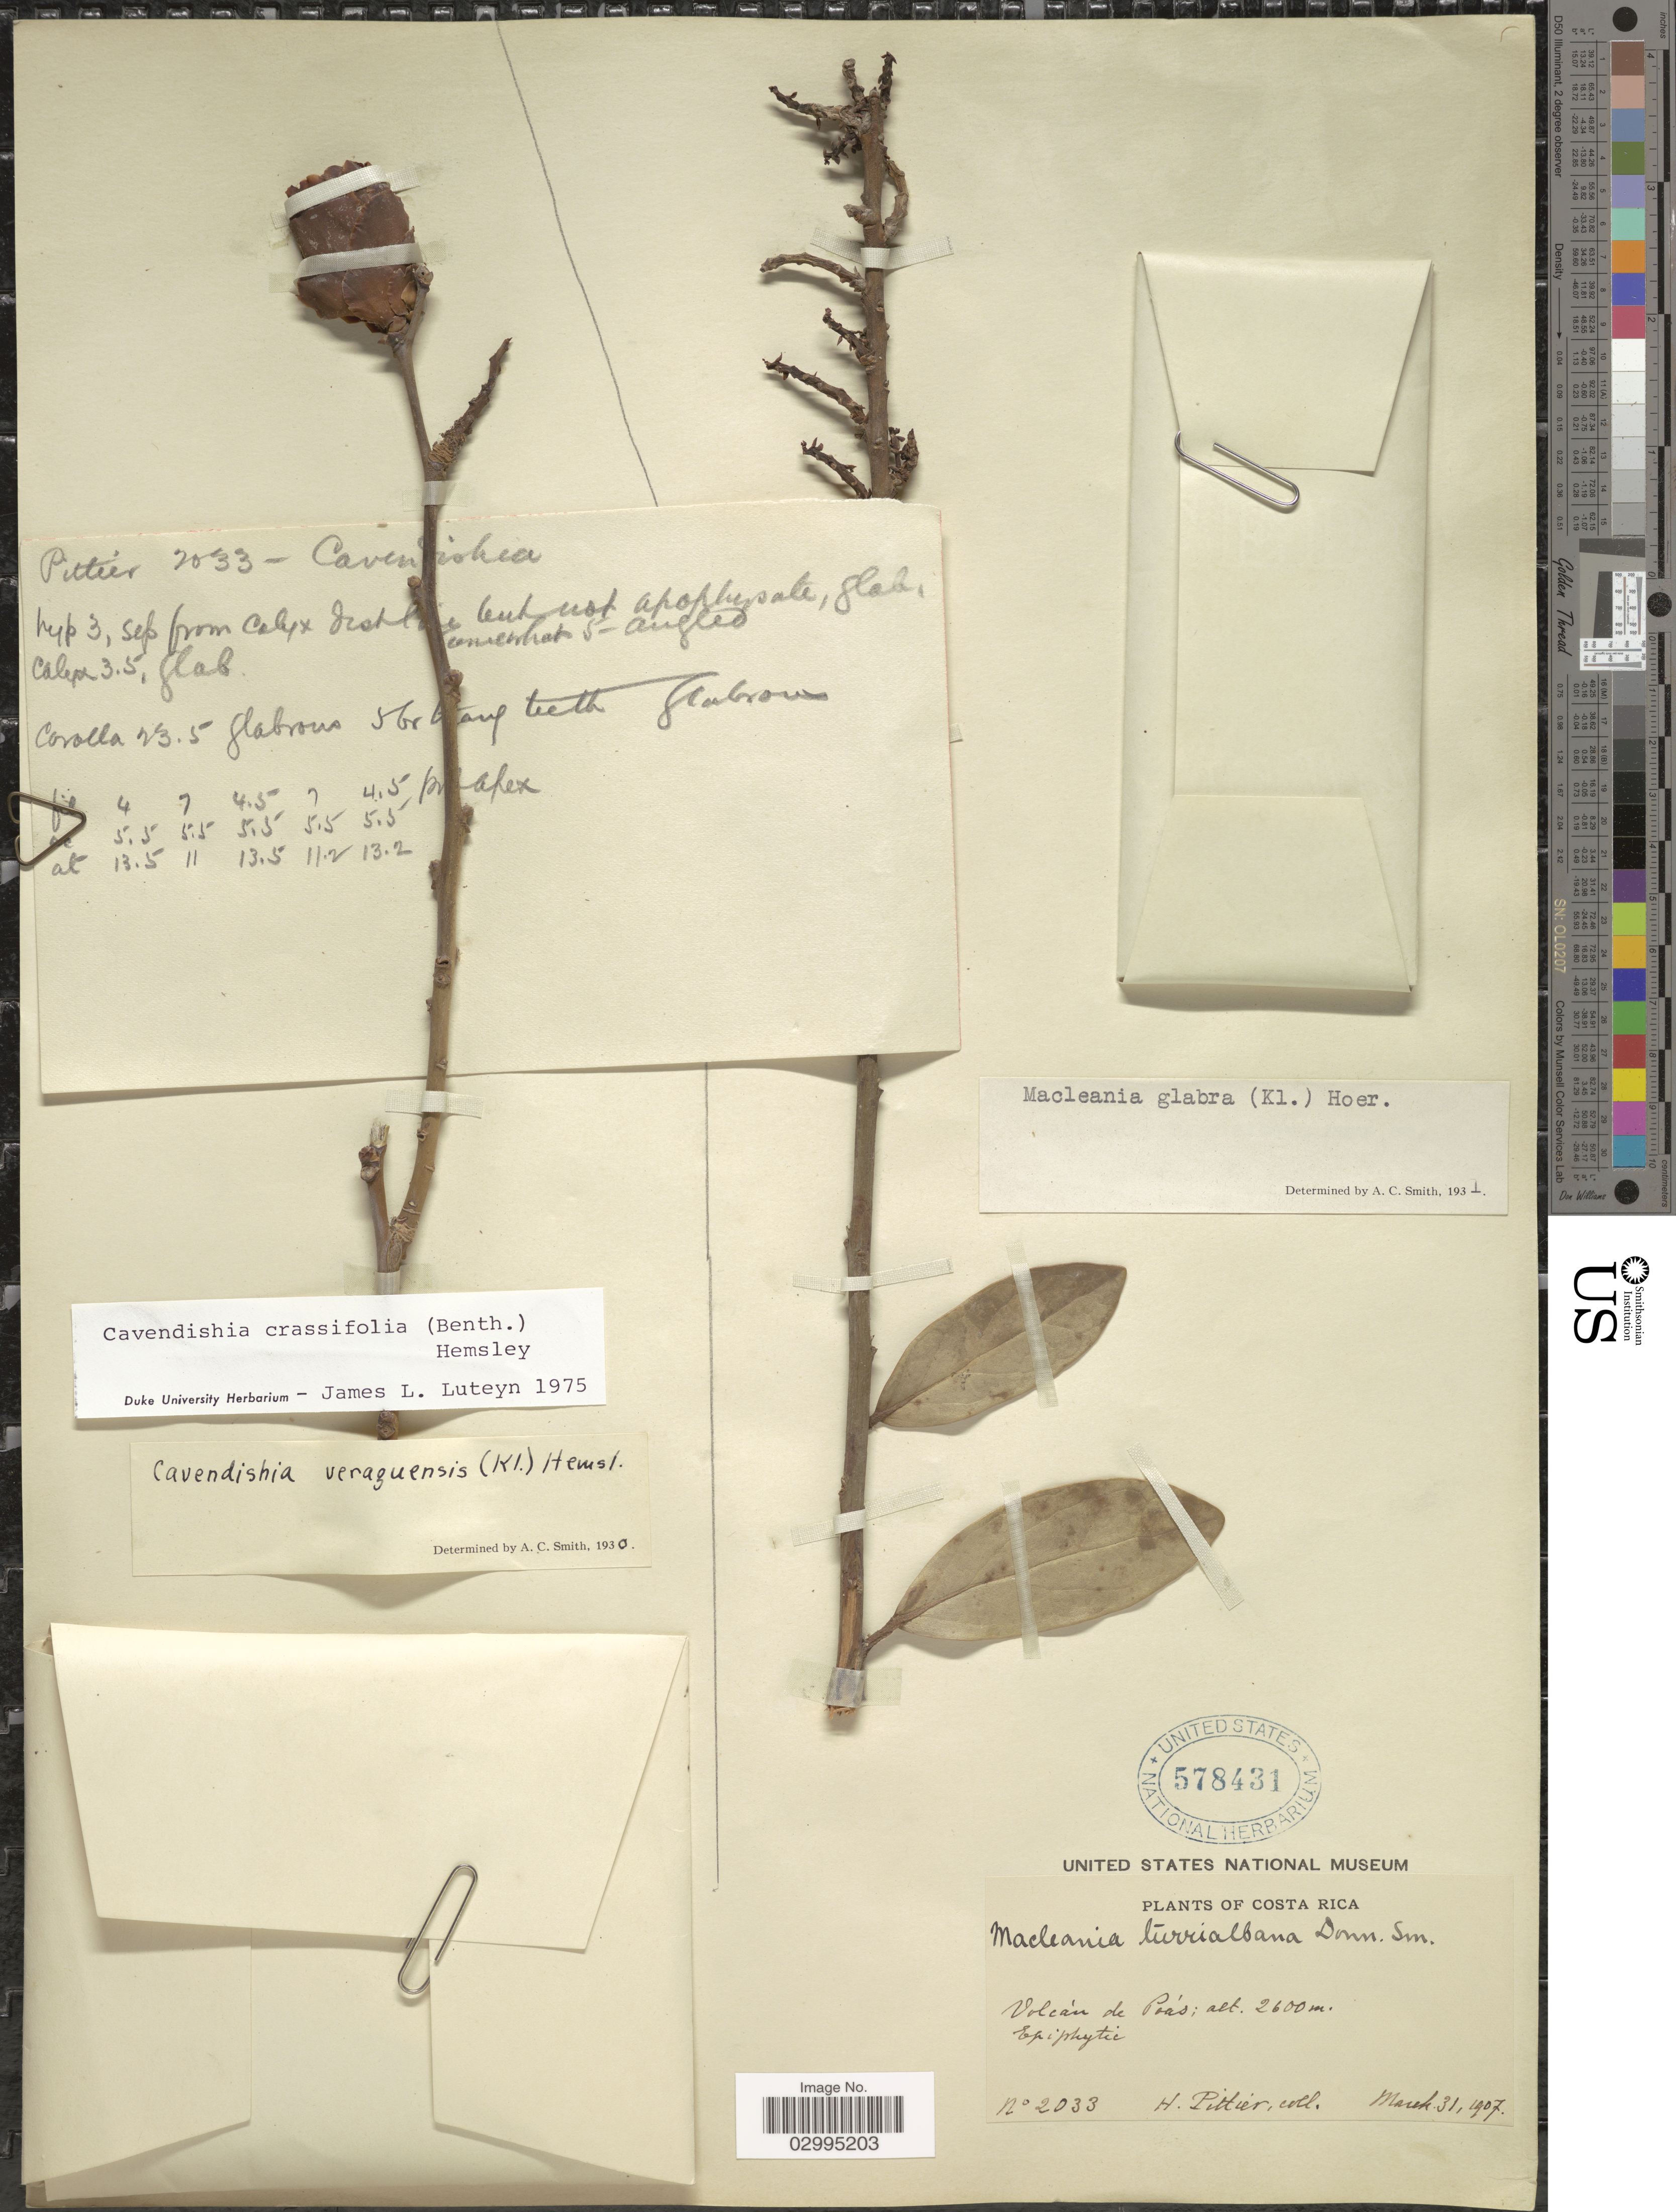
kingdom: Plantae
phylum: Tracheophyta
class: Magnoliopsida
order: Ericales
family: Ericaceae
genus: Cavendishia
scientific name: Cavendishia crassifolia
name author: (Benth.) Hemsl.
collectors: H. F. Pittier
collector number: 2033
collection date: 1907-03-31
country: Costa Rica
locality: Volcán de Poás.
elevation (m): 2600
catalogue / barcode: US 578431